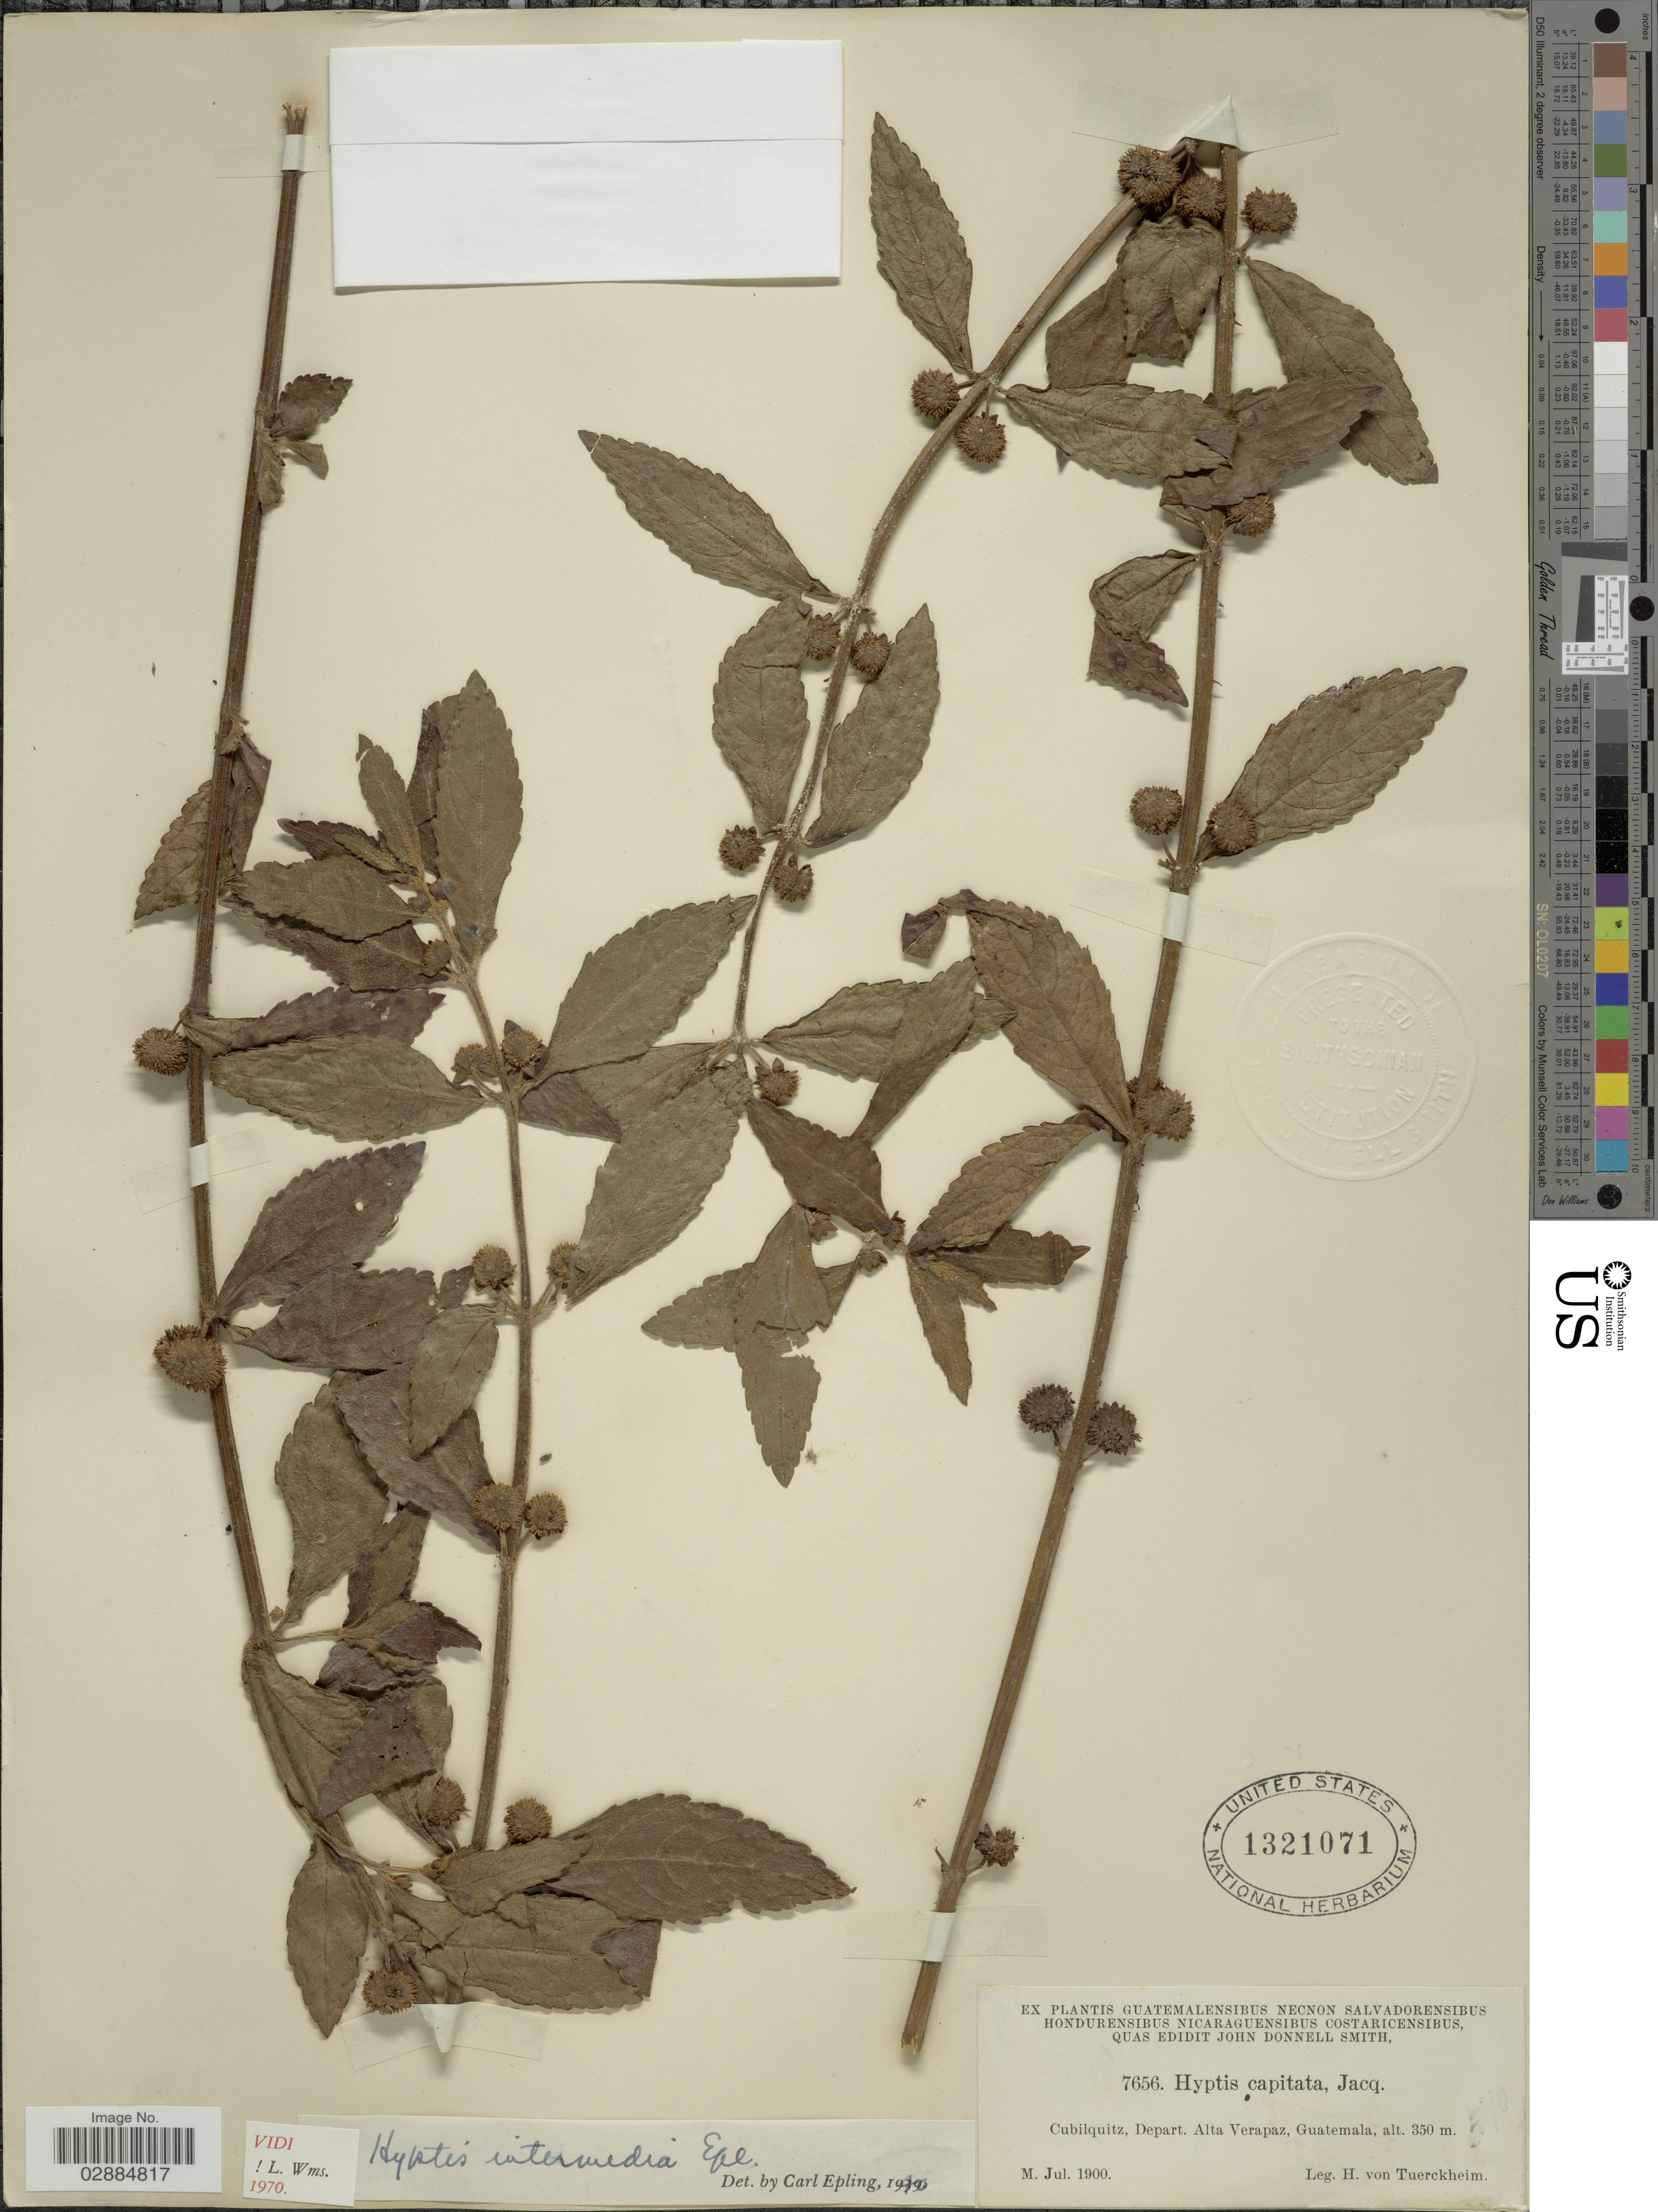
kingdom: Plantae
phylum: Tracheophyta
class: Magnoliopsida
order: Lamiales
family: Lamiaceae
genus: Hyptis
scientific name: Hyptis intermedia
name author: Epling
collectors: H. von Türckheim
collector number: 7656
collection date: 1900-07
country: Guatemala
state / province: Alta Verapaz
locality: Cubilquitz, Depart. Alta Verapaz.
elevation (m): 350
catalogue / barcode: US 1321071